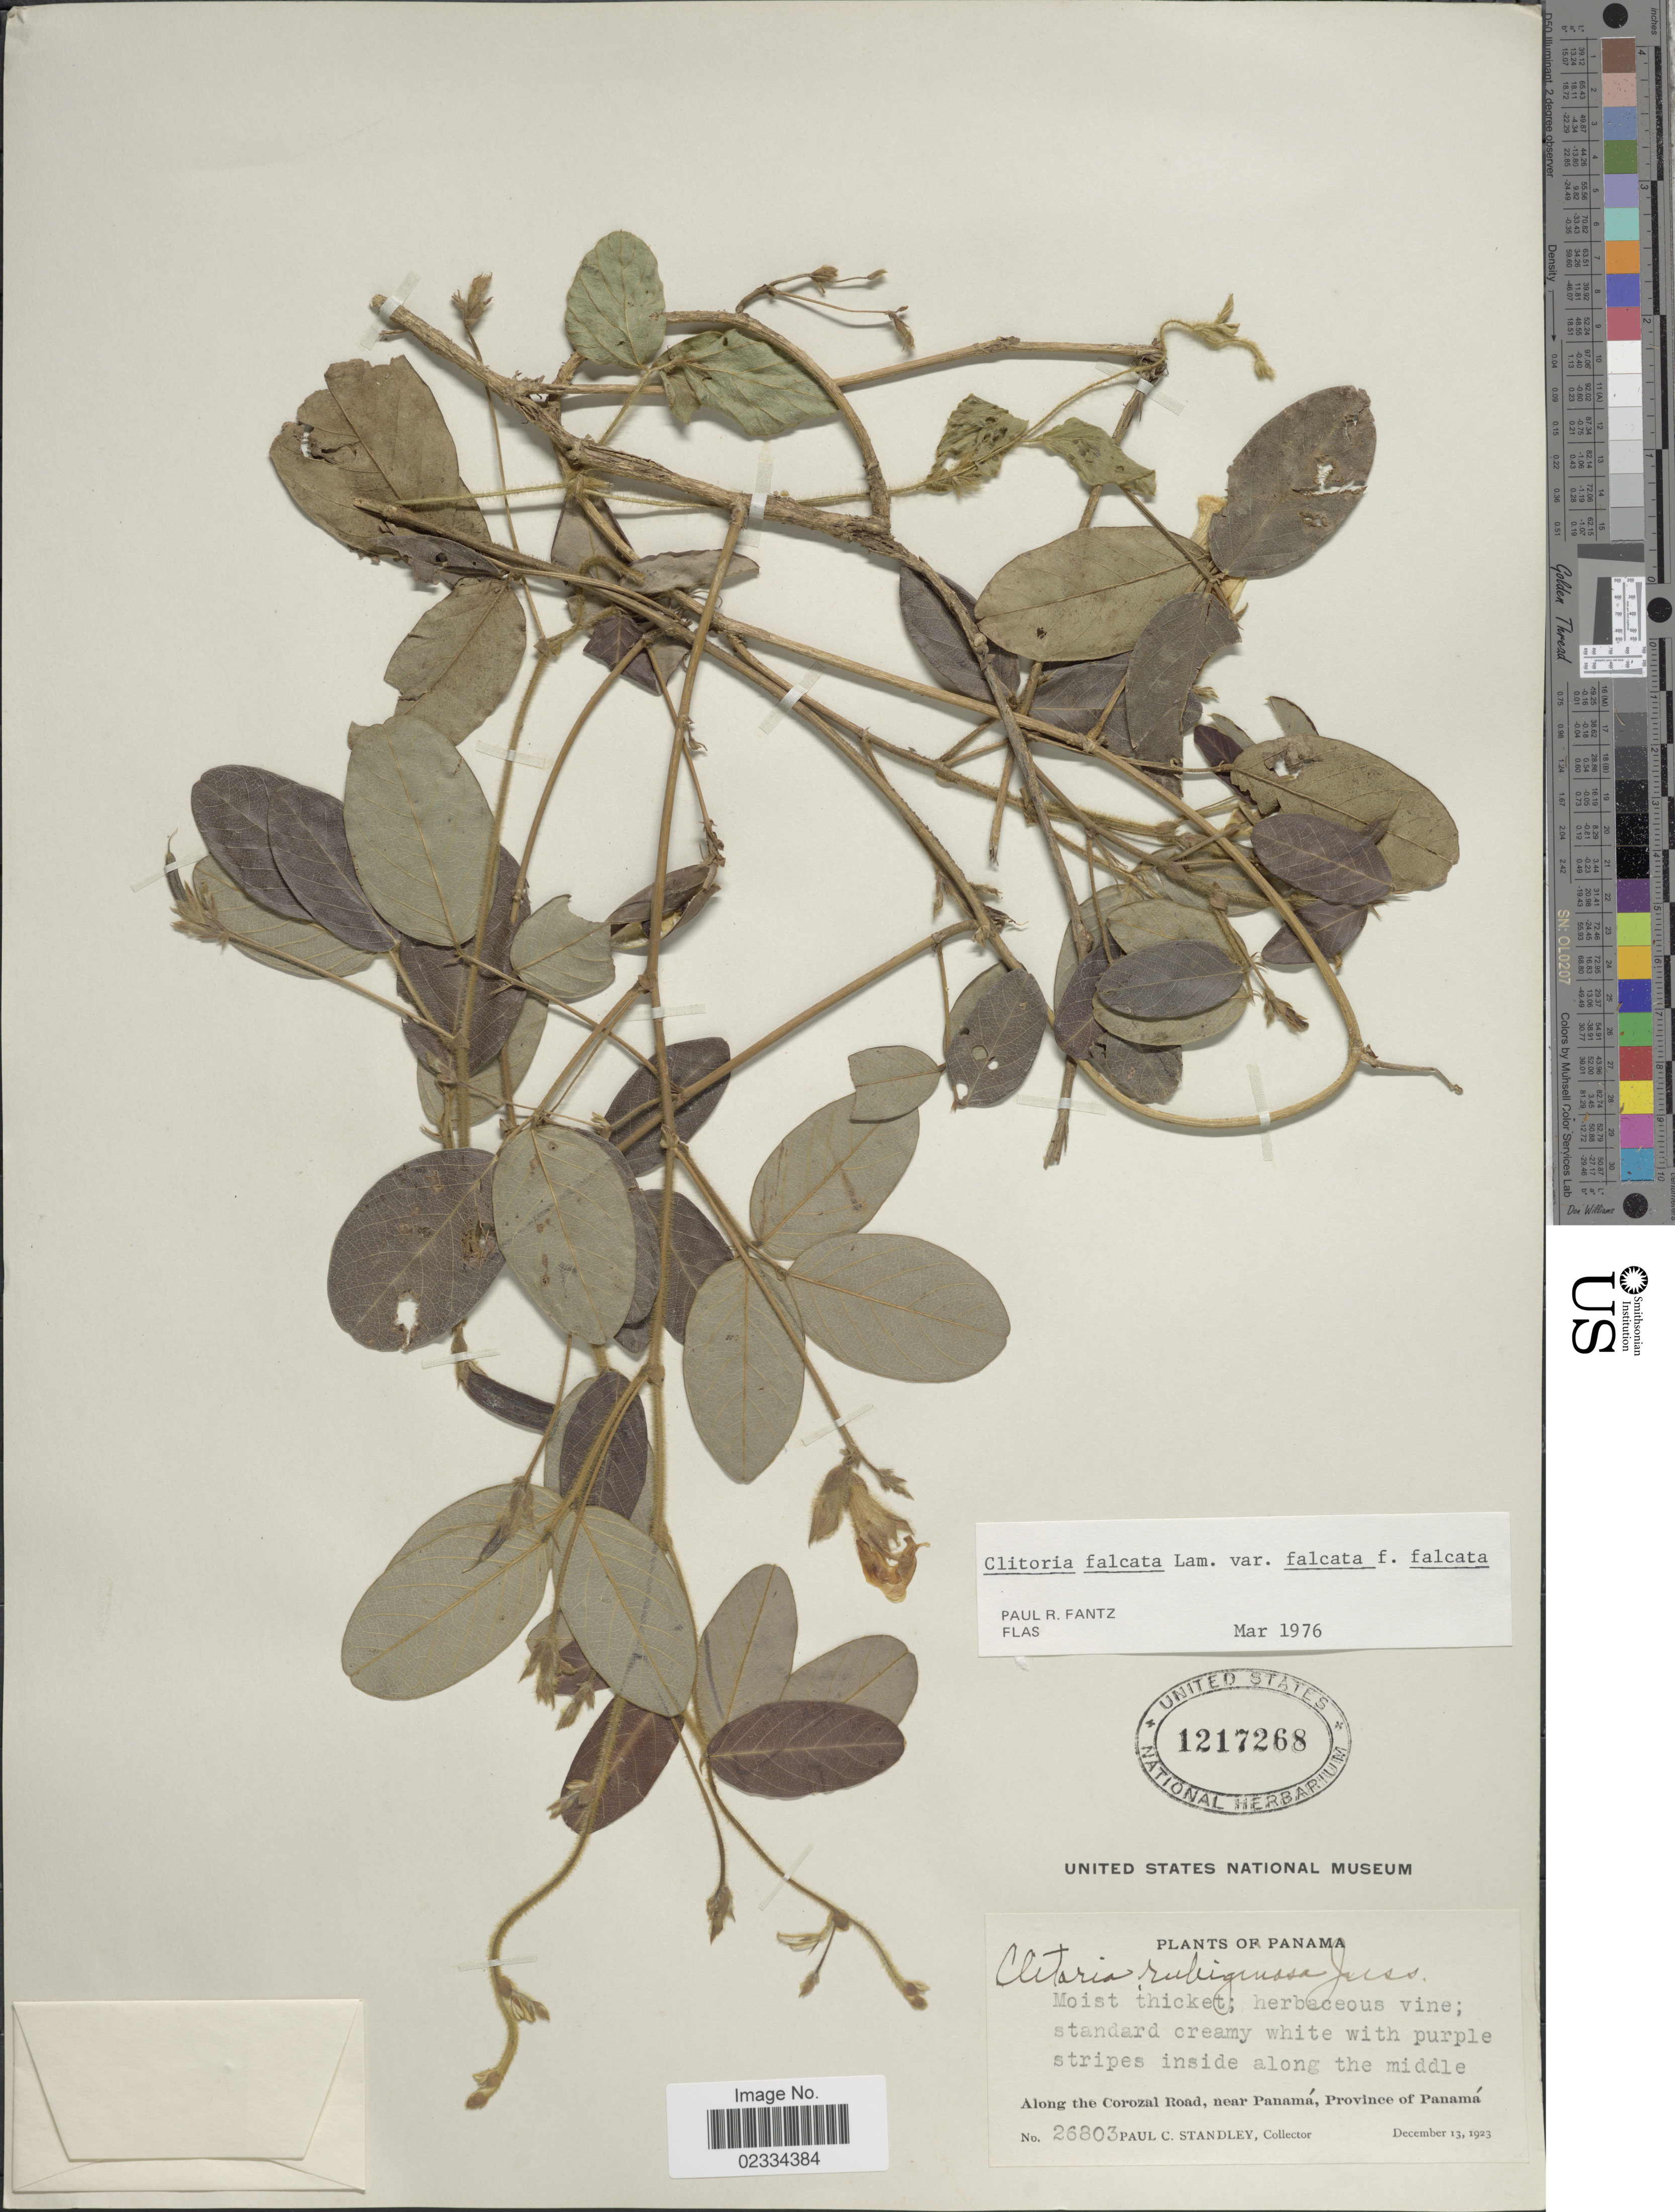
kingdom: Plantae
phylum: Tracheophyta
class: Magnoliopsida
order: Fabales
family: Fabaceae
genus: Clitoria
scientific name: Clitoria falcata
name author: Lam.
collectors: P. C. Standley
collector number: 26803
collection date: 1923-12-13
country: Panama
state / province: Panamá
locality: Along the Corozal Road, near Panamá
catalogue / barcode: US 1217268